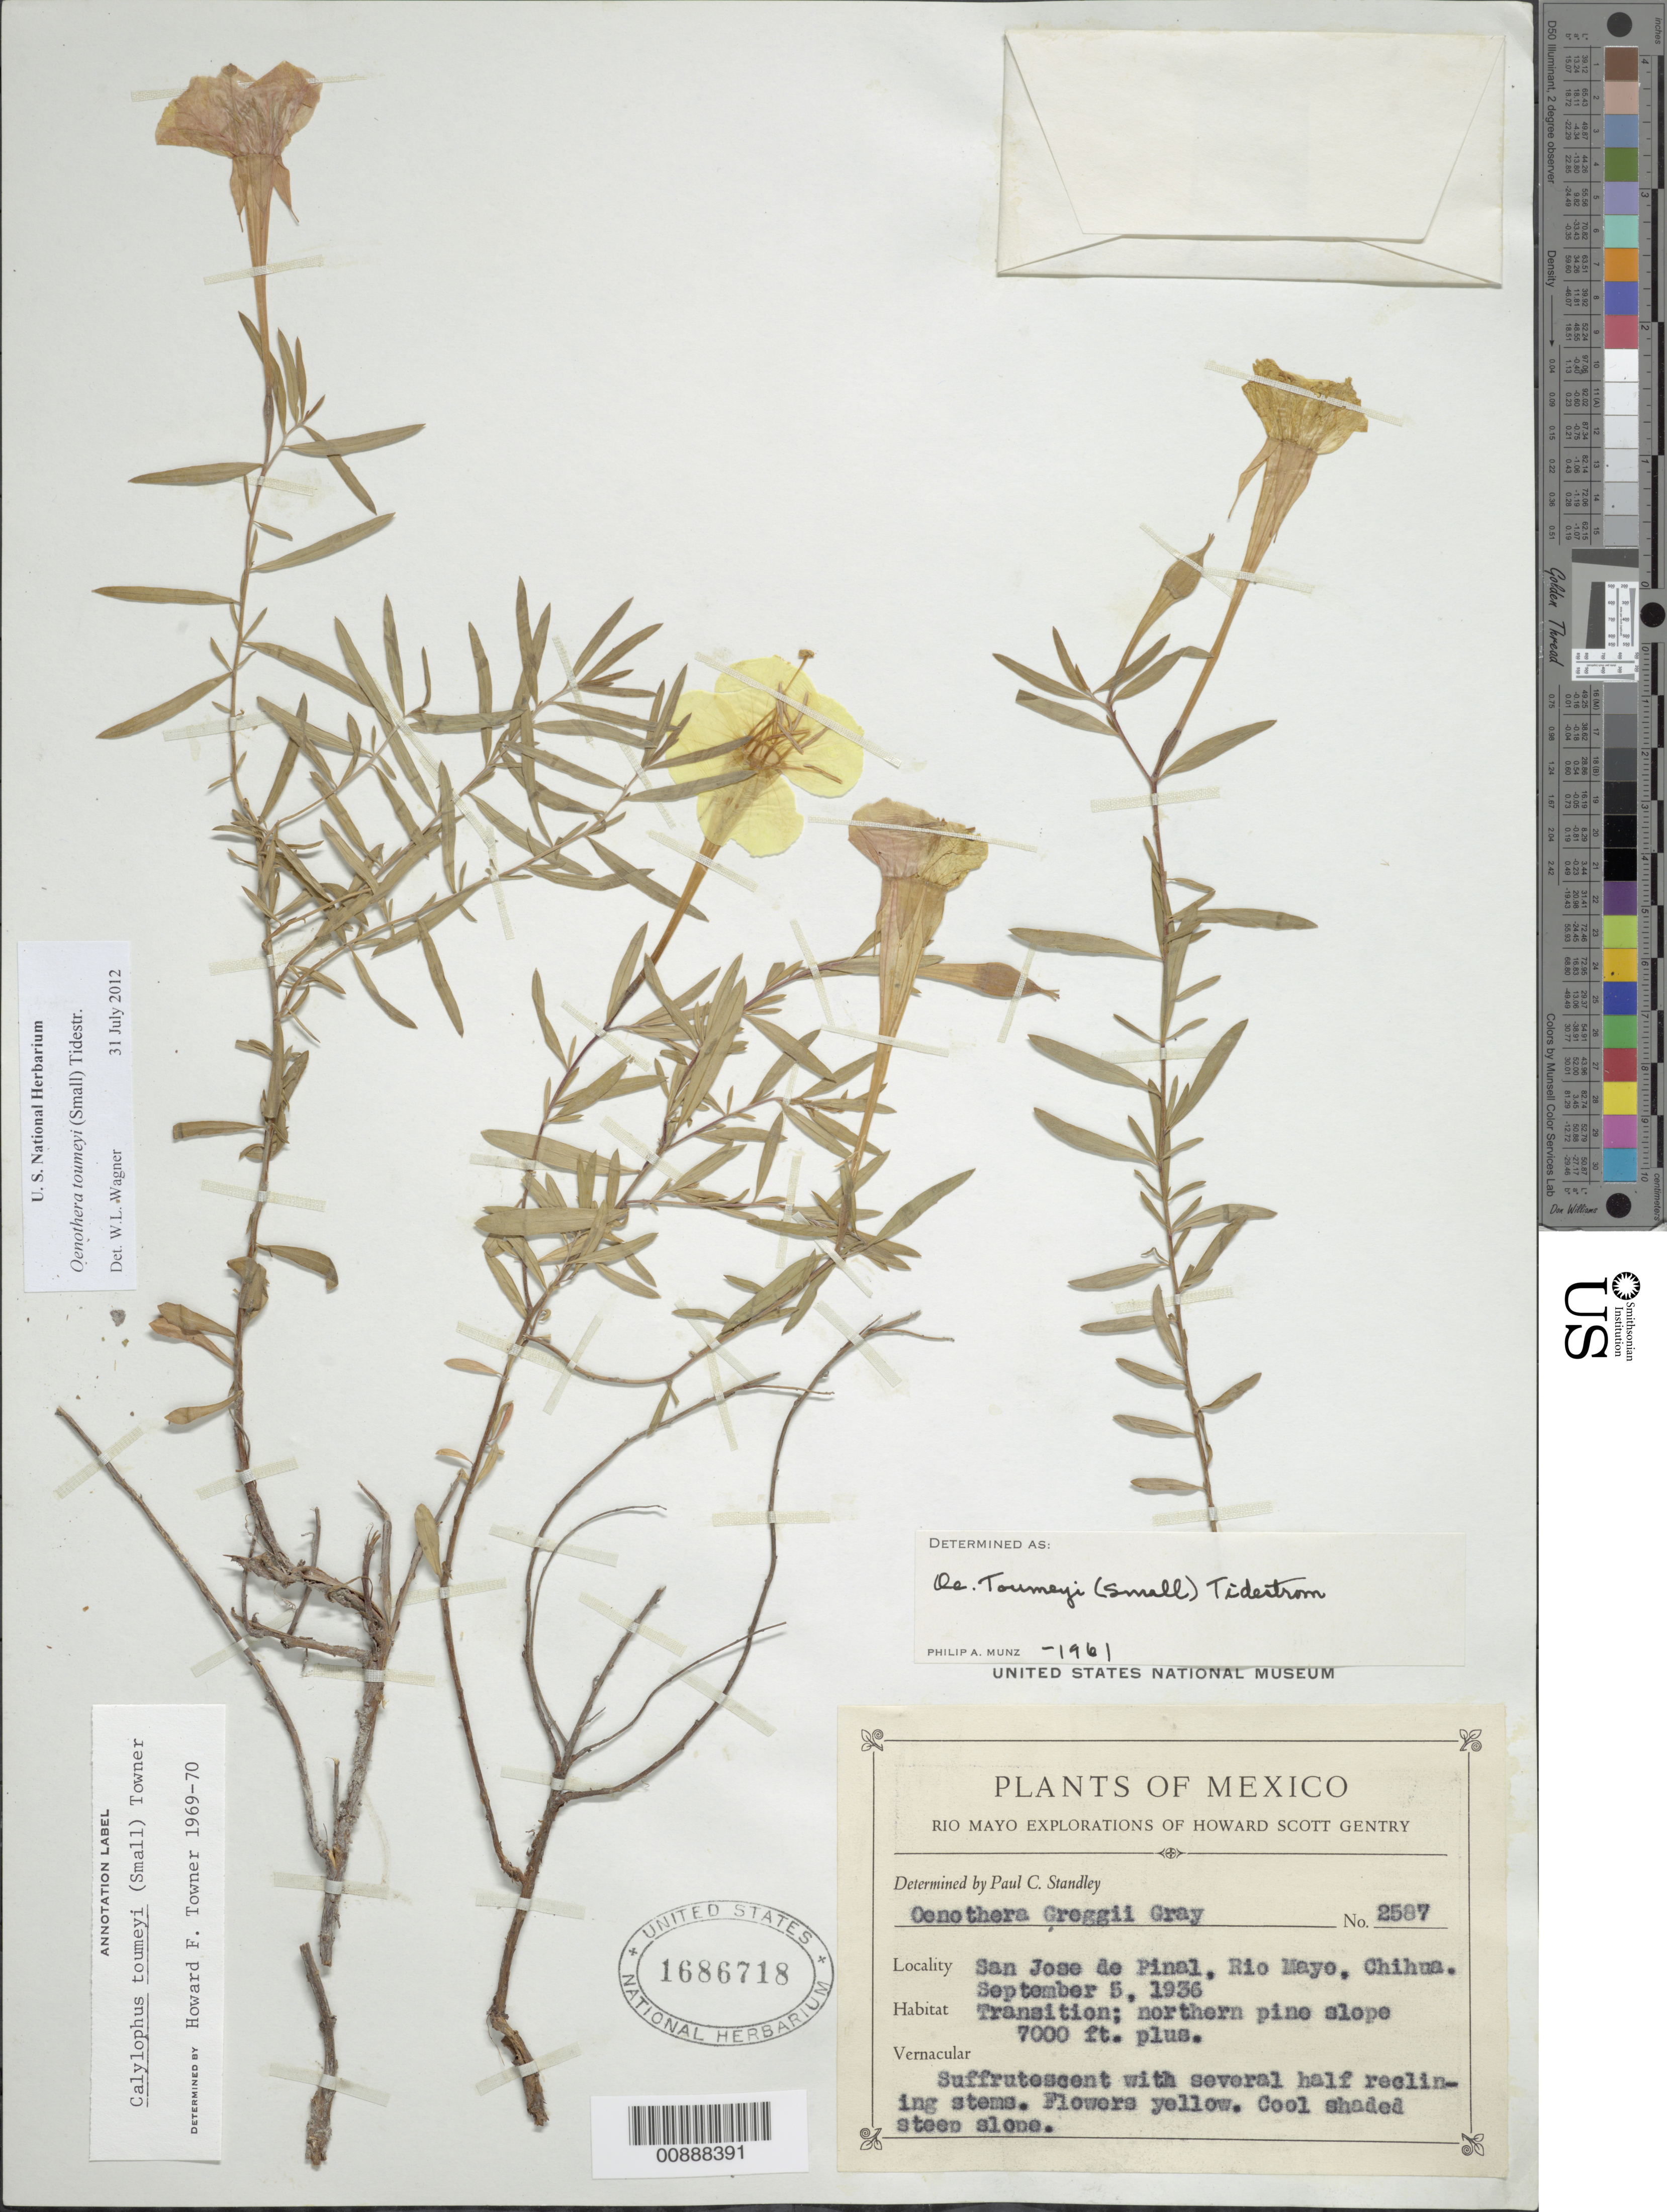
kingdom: Plantae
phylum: Tracheophyta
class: Magnoliopsida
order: Myrtales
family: Onagraceae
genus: Oenothera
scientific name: Oenothera toumeyi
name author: (Small) Tidestr.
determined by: Wagner, W. L., (BOT), Smithsonian Institution - National Museum of Natural History (UNITED STATES)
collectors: H. S. Gentry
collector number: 2587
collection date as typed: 05 Sep 1936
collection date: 1936-09-05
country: Mexico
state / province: Chihuahua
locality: San José de Pinal, Río Mayo, Chihuahua.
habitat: Transition; northern pine slope. Cool shaded steep slope.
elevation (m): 2134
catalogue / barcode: US 1686718